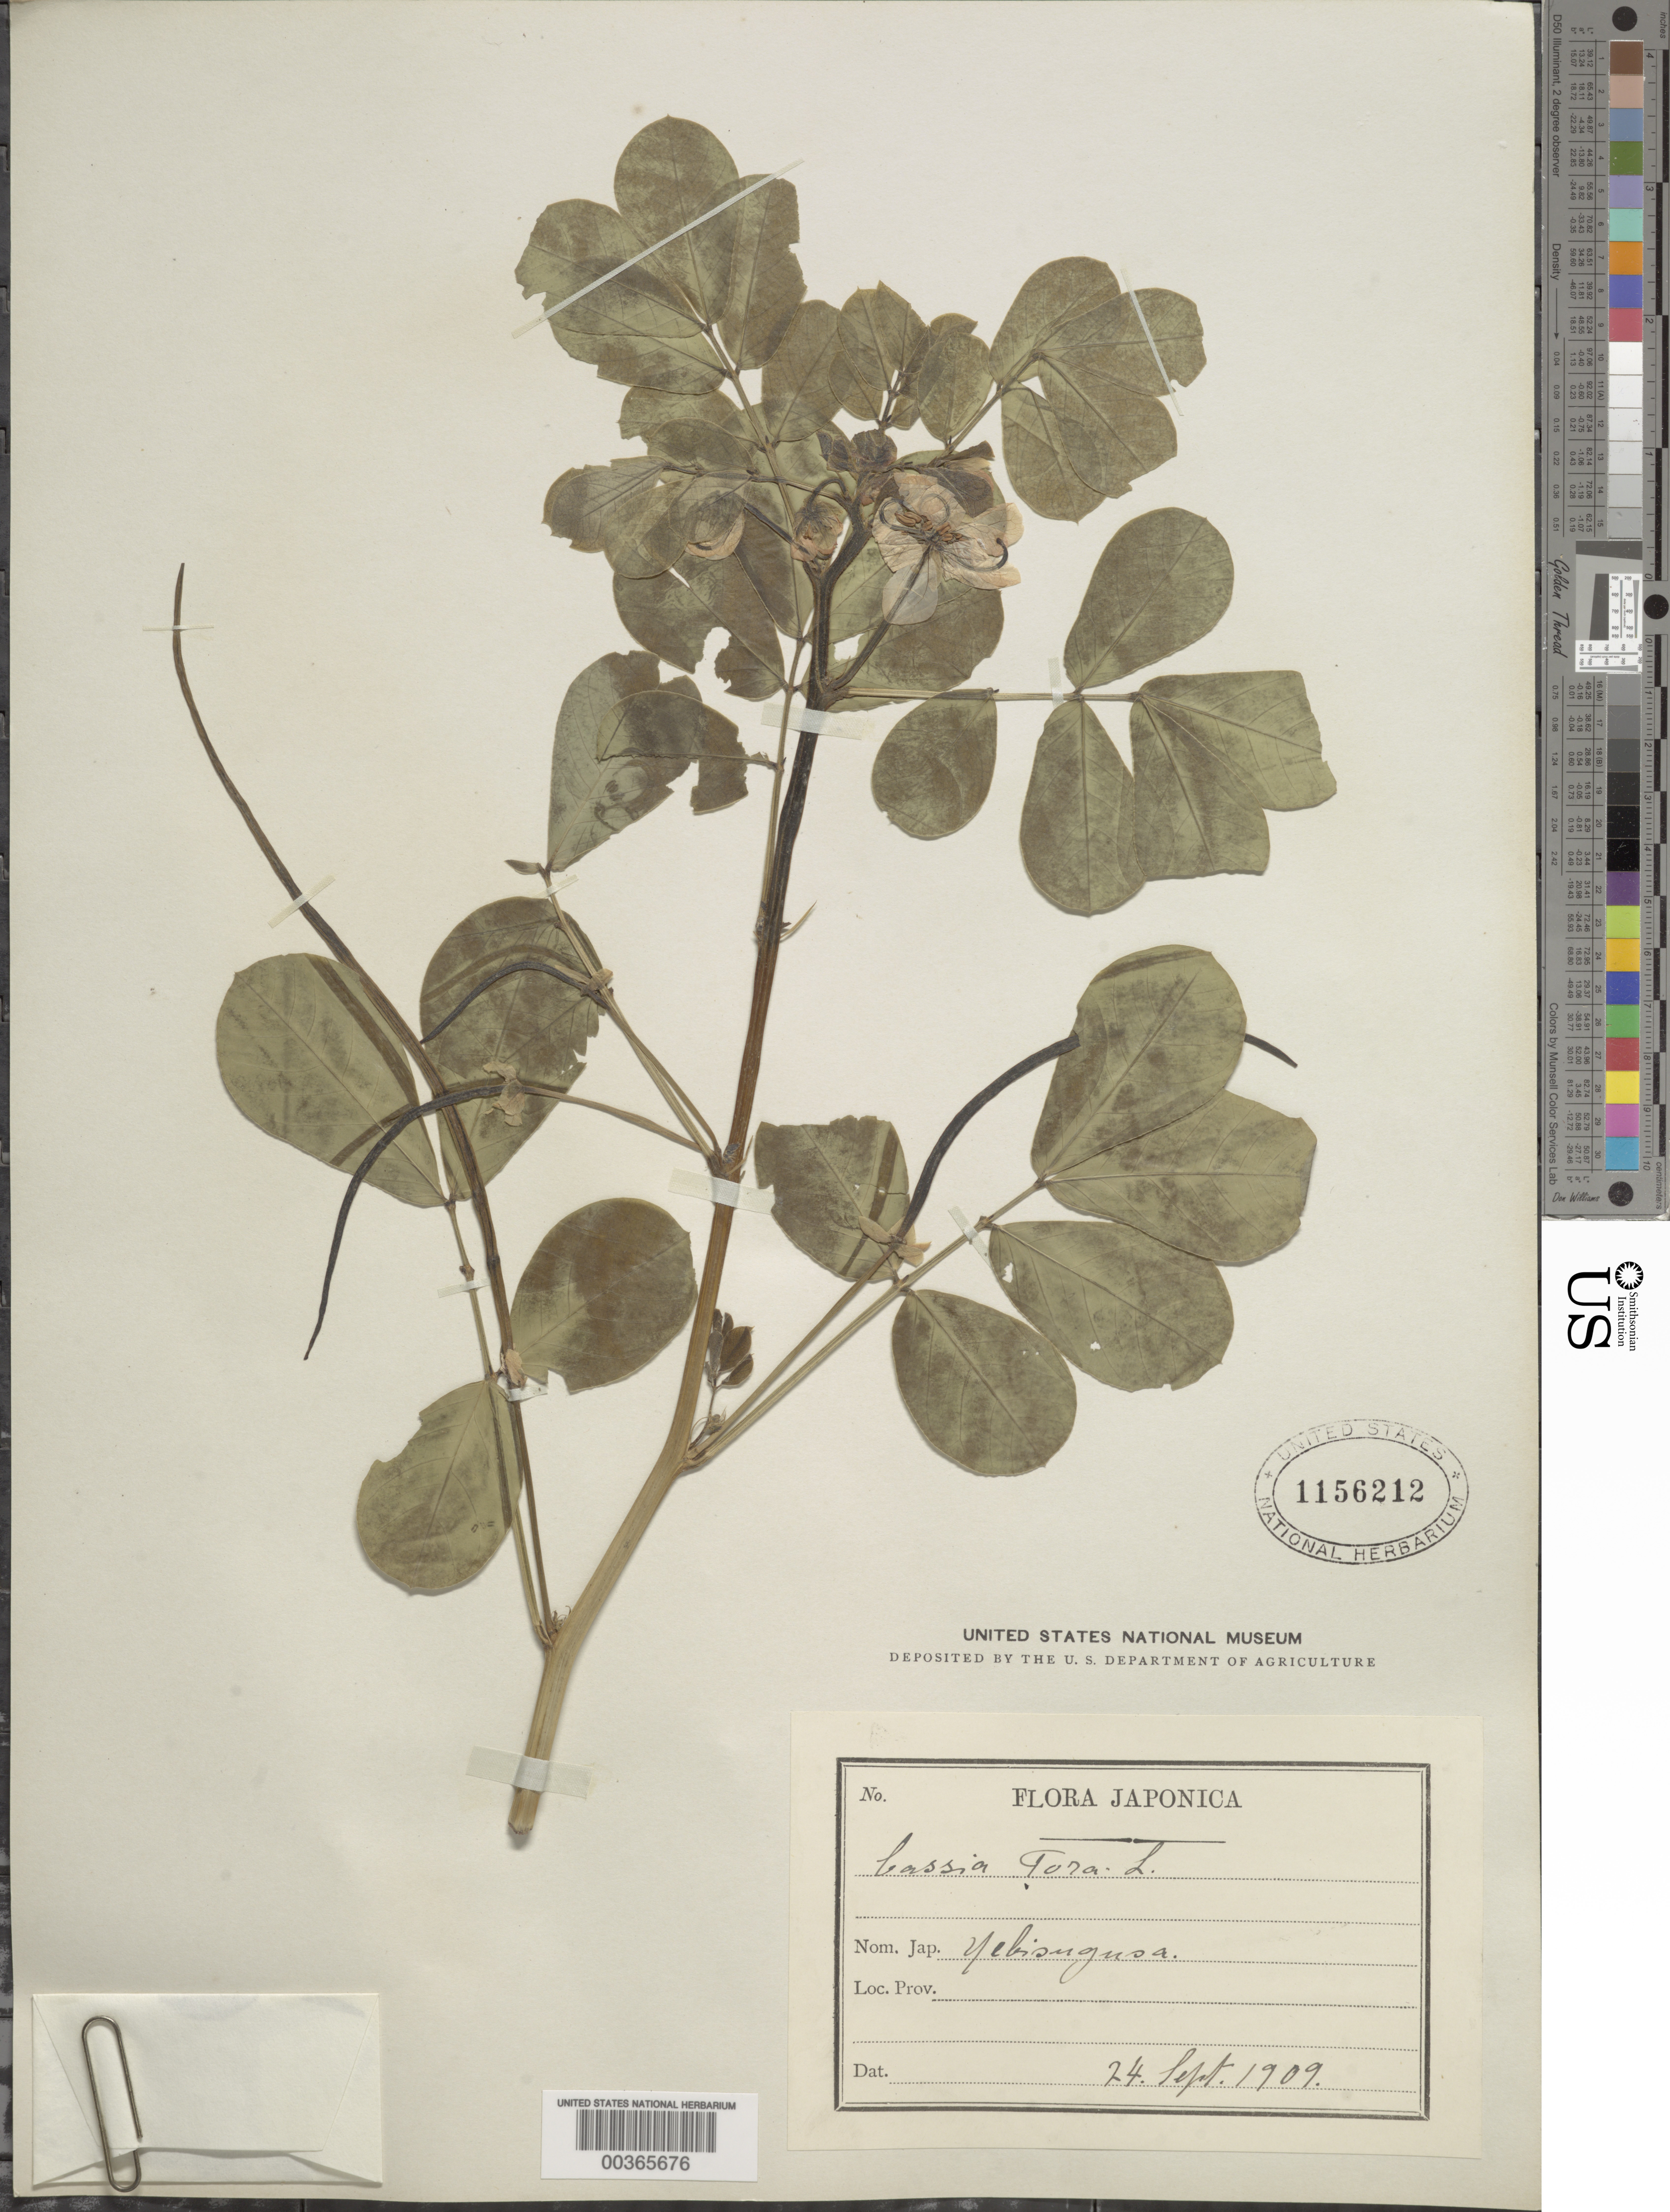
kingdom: Plantae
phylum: Tracheophyta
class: Magnoliopsida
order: Fabales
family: Fabaceae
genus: Senna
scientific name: Senna obtusifolia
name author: (L.) H.S. Irwin & Barneby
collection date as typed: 24 Sep 1909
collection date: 1909-09-24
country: Japan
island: Honshu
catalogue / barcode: US 1156212